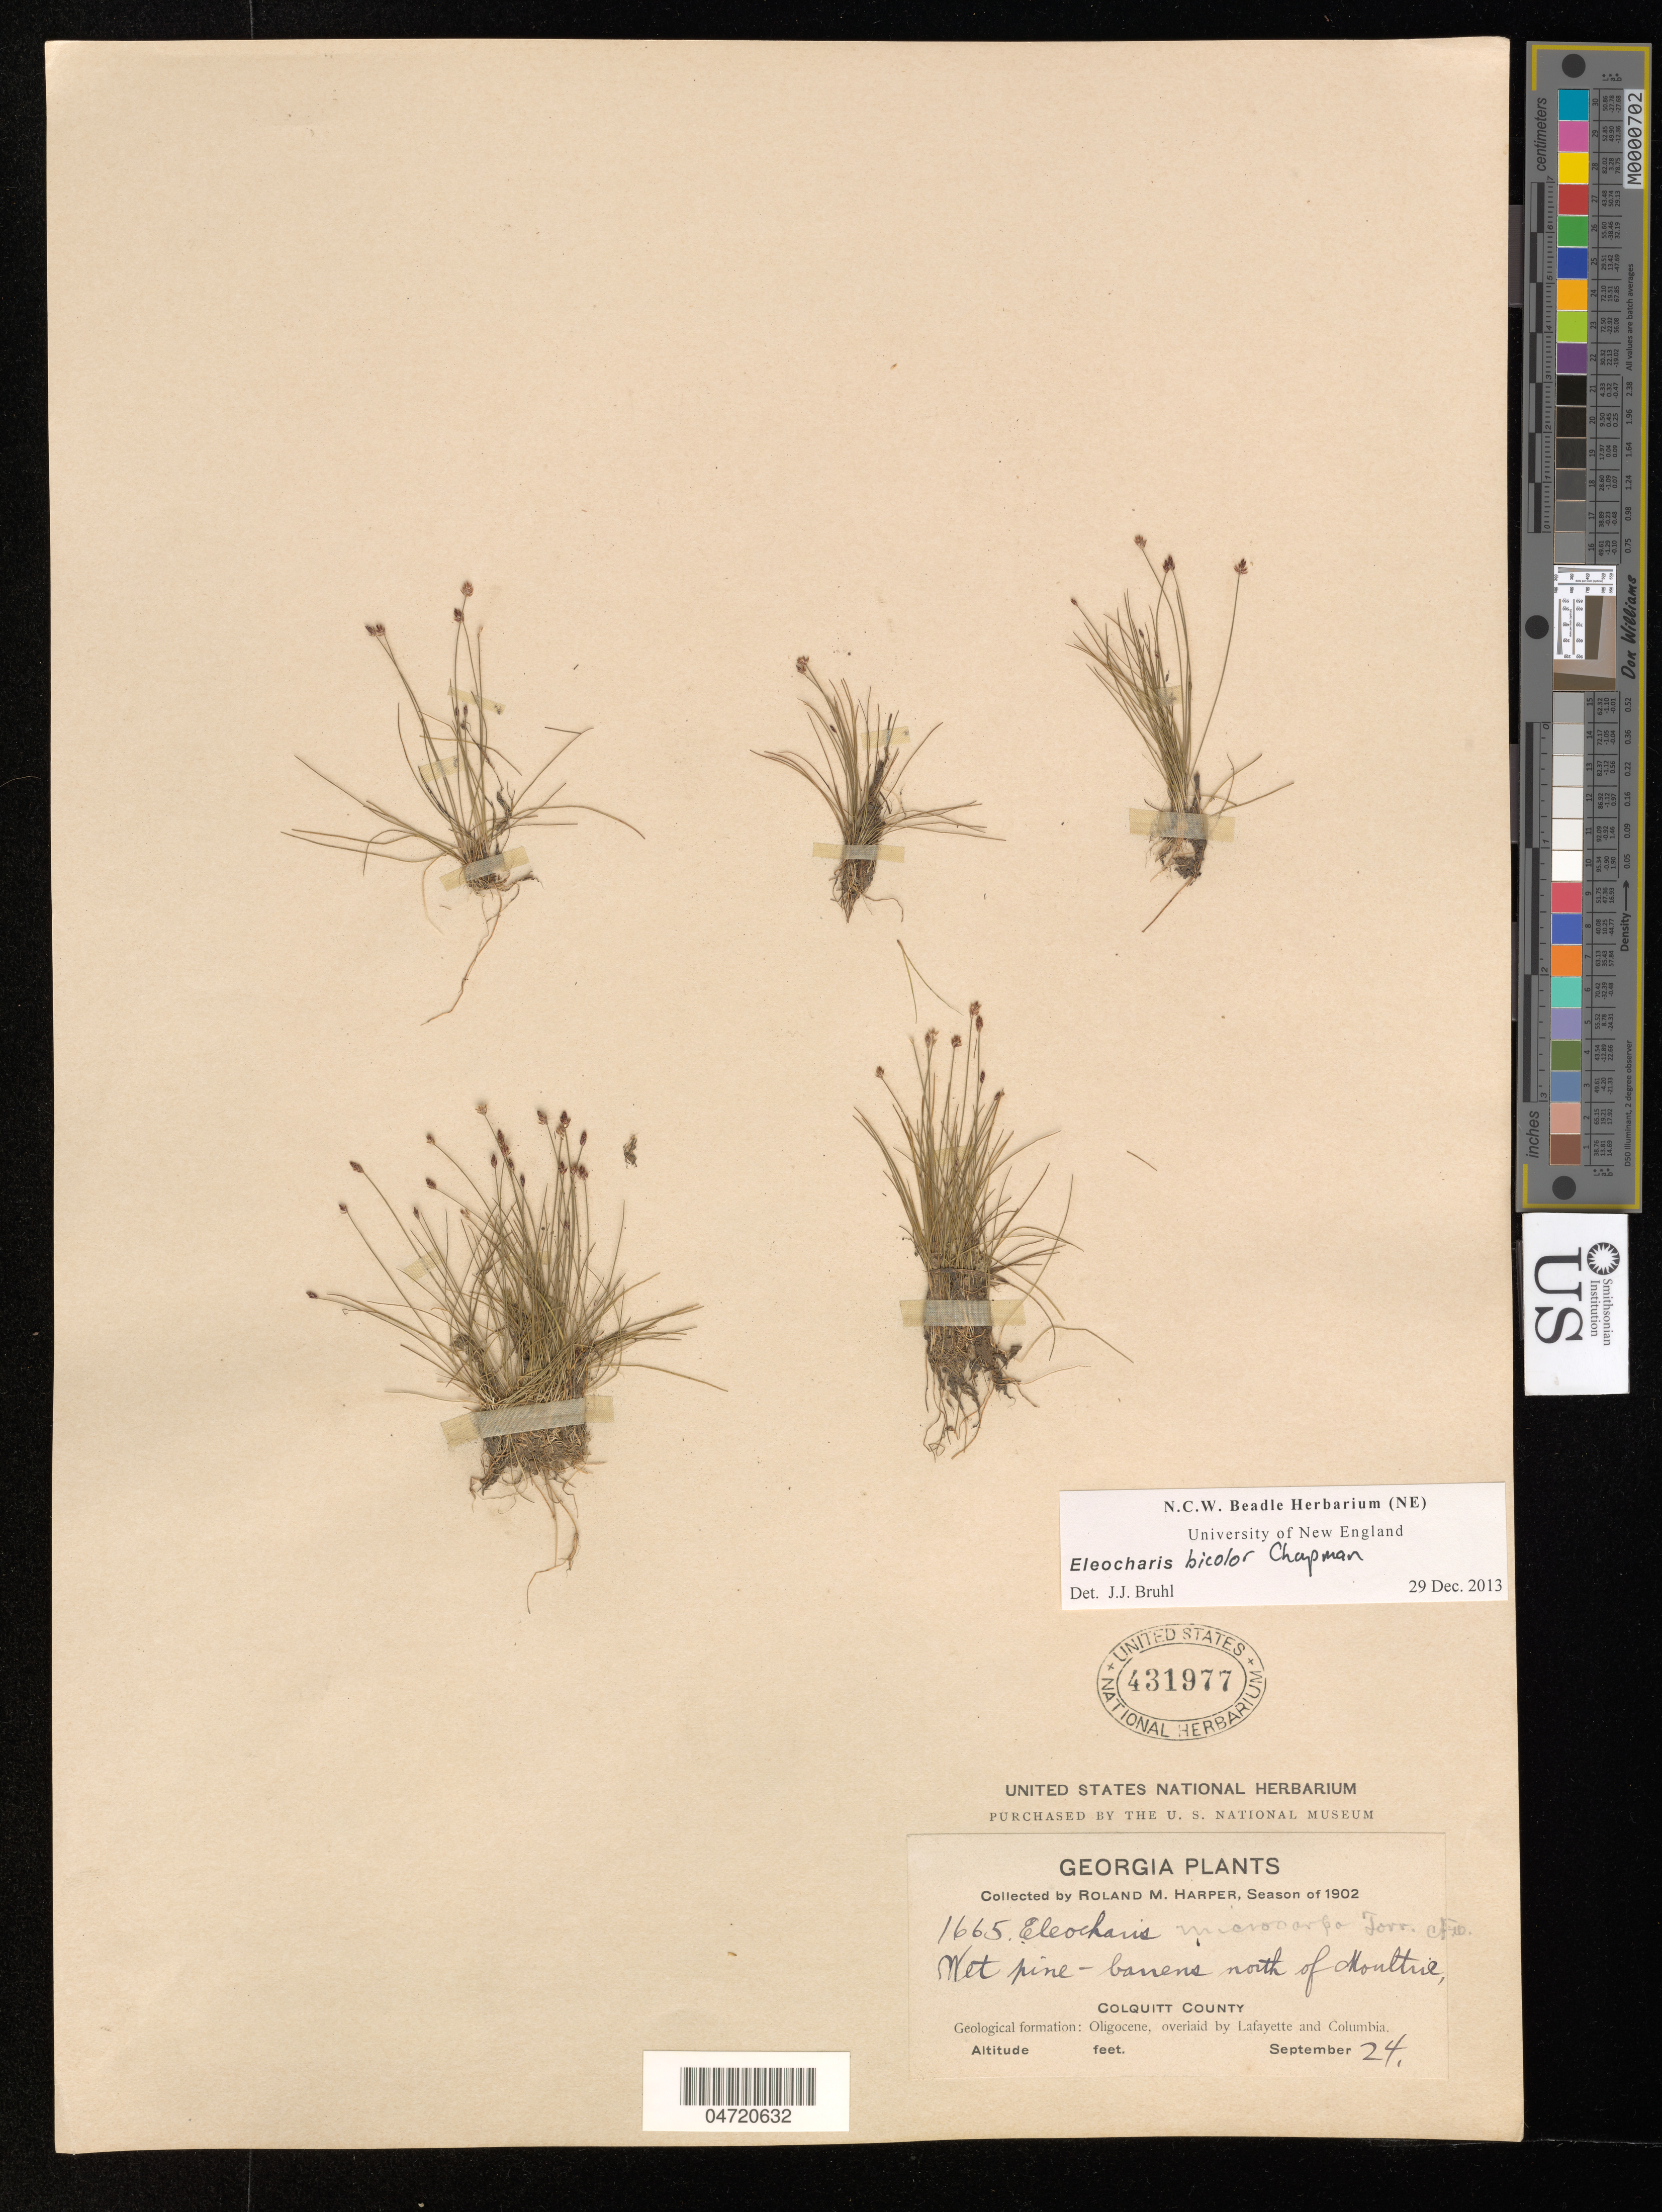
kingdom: Plantae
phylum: Tracheophyta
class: Liliopsida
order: Poales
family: Cyperaceae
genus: Eleocharis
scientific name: Eleocharis bicolor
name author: Chapm.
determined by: Bruhl, J. J., (NE), University of New England (AUSTRALIA)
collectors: R. M. Harper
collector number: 1665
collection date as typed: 24 Sep 1902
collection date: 1902-09-24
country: United States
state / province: Georgia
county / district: Colquitt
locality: North of Mouttrie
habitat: Wet pine-barrens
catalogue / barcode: US 431977